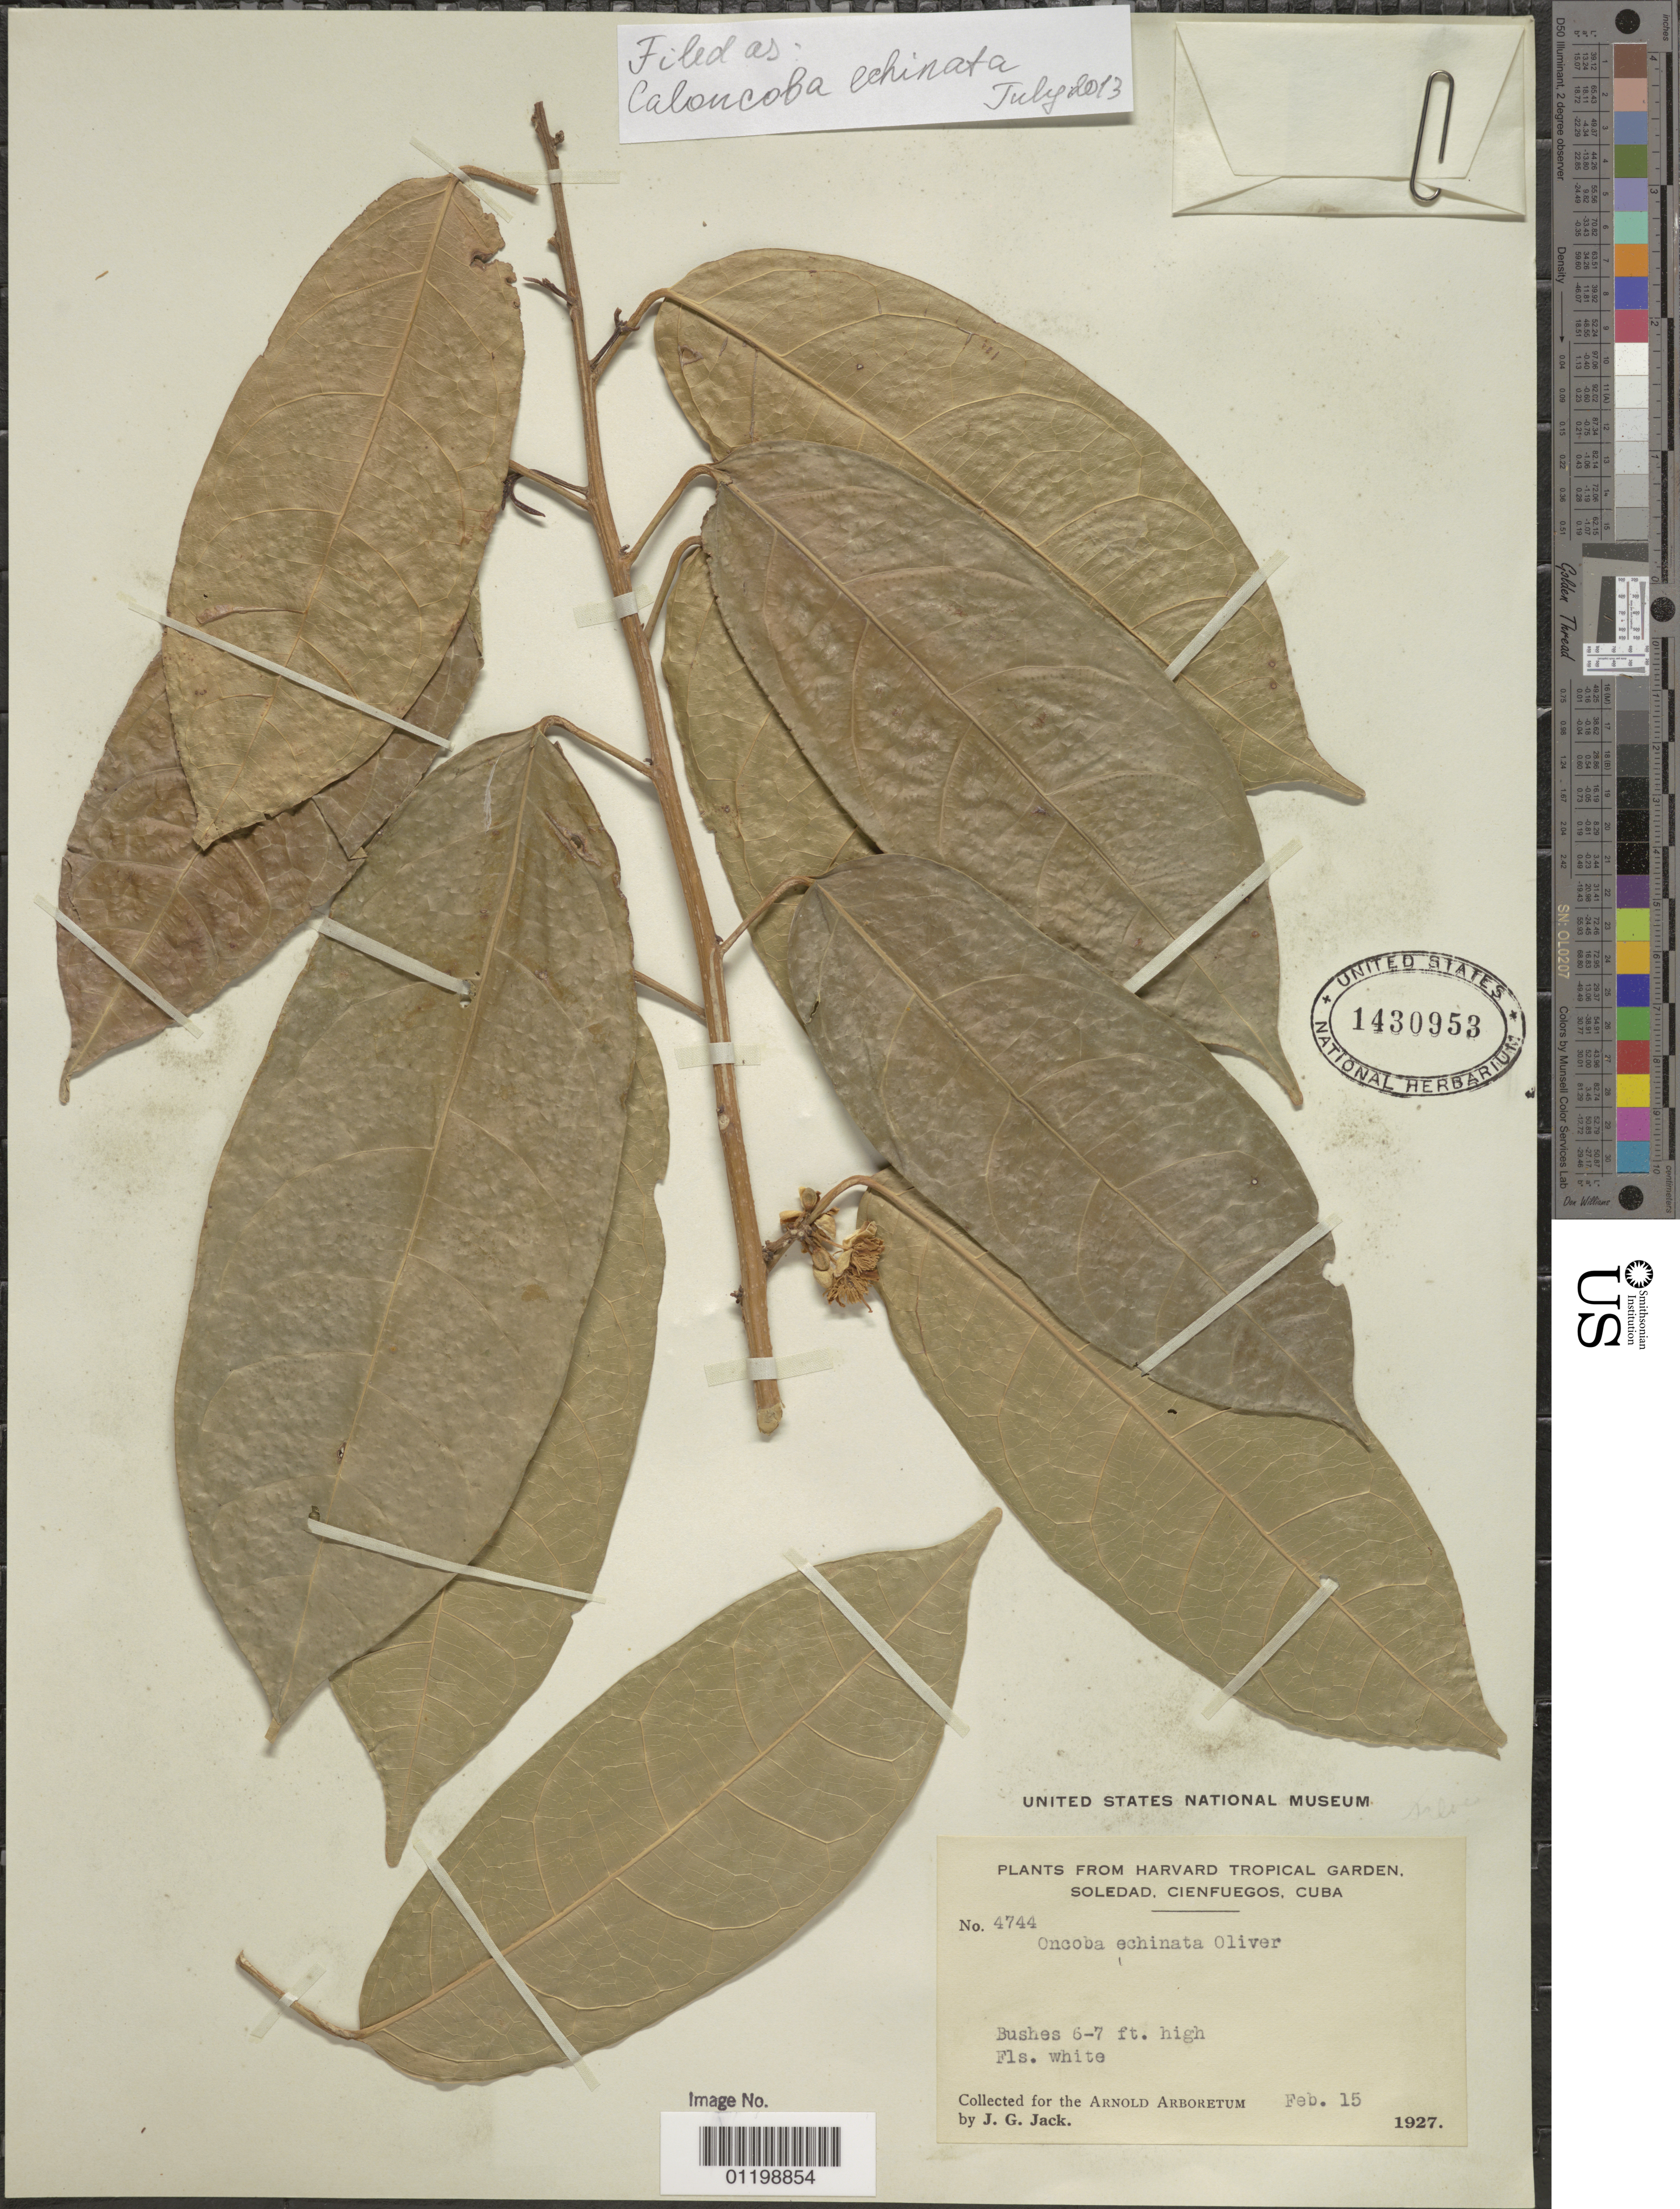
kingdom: Plantae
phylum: Tracheophyta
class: Magnoliopsida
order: Malpighiales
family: Achariaceae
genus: Caloncoba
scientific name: Caloncoba echinata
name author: (Oliv.) Gilg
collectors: J. G. Jack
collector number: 4744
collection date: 1927-02-15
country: Cuba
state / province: Cienfuegos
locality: Soledad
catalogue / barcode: US 1430953